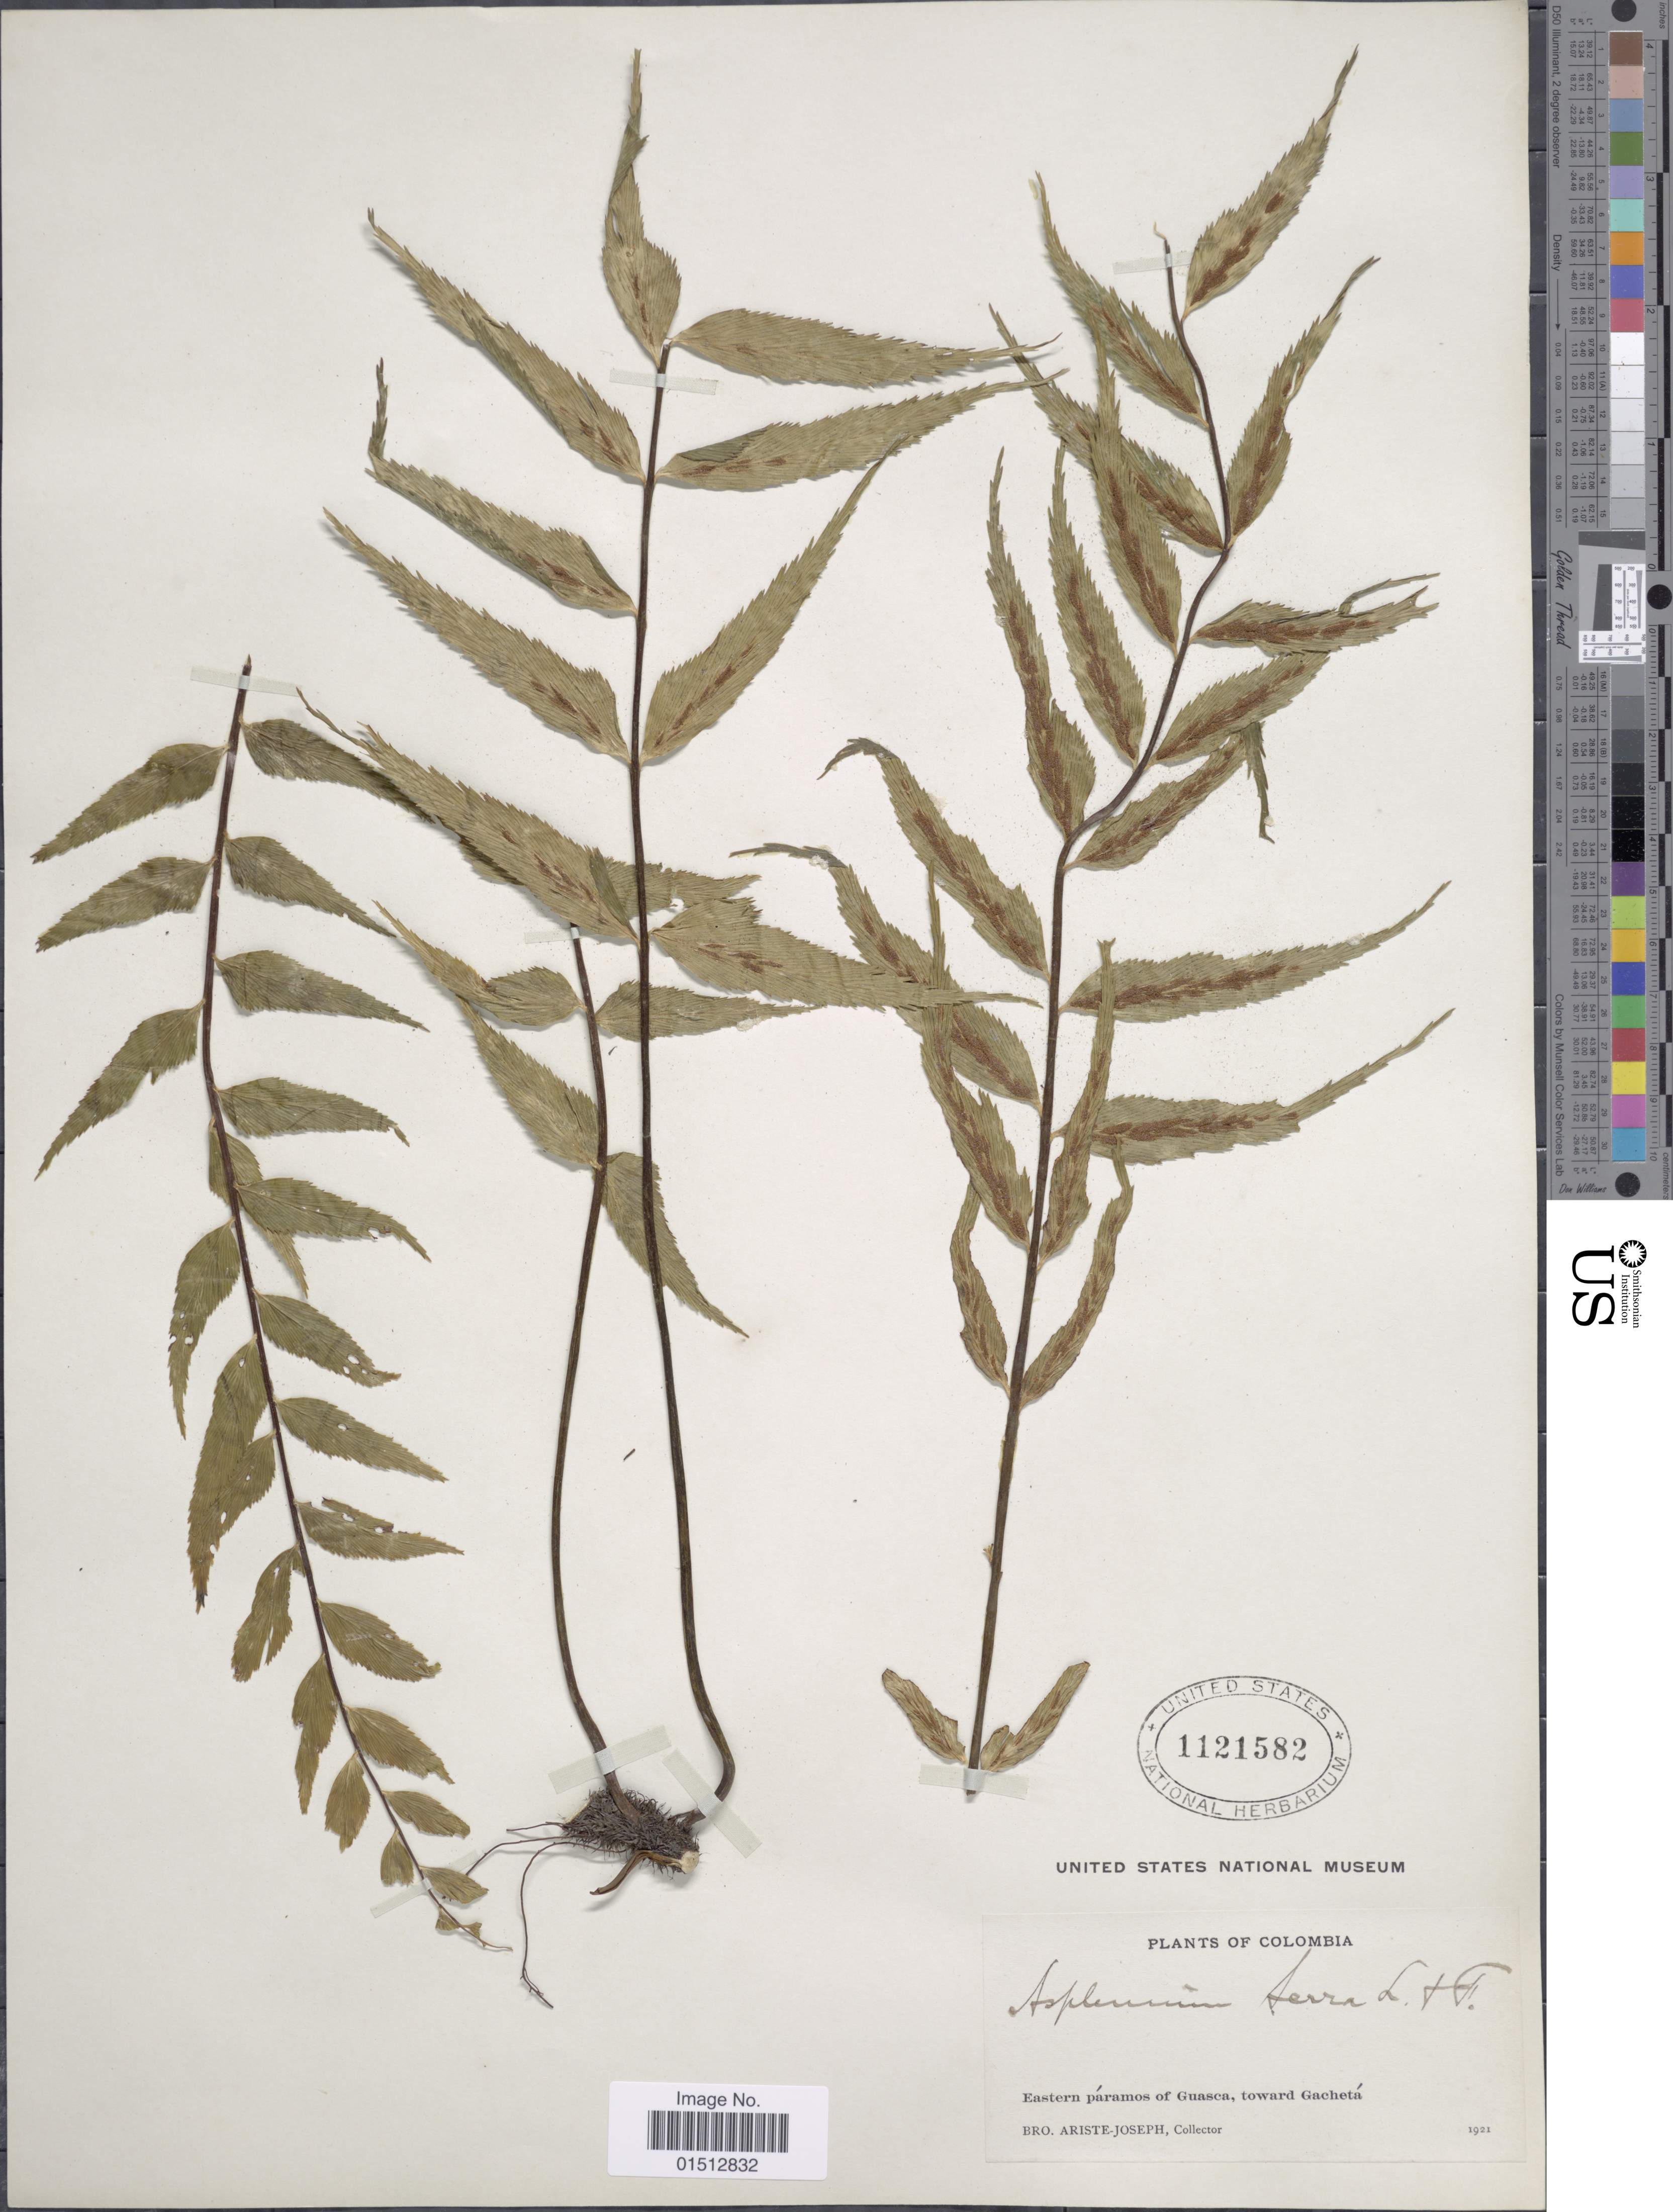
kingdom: Plantae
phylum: Tracheophyta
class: Polypodiopsida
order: Polypodiales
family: Aspleniaceae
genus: Asplenium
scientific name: Asplenium serra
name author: Langsd. & Fisch.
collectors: Bro. Ariste-Joseph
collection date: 1921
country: Colombia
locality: Colombia, Eastern paramos of Guasca, toward Gacheta.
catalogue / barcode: US 1121582